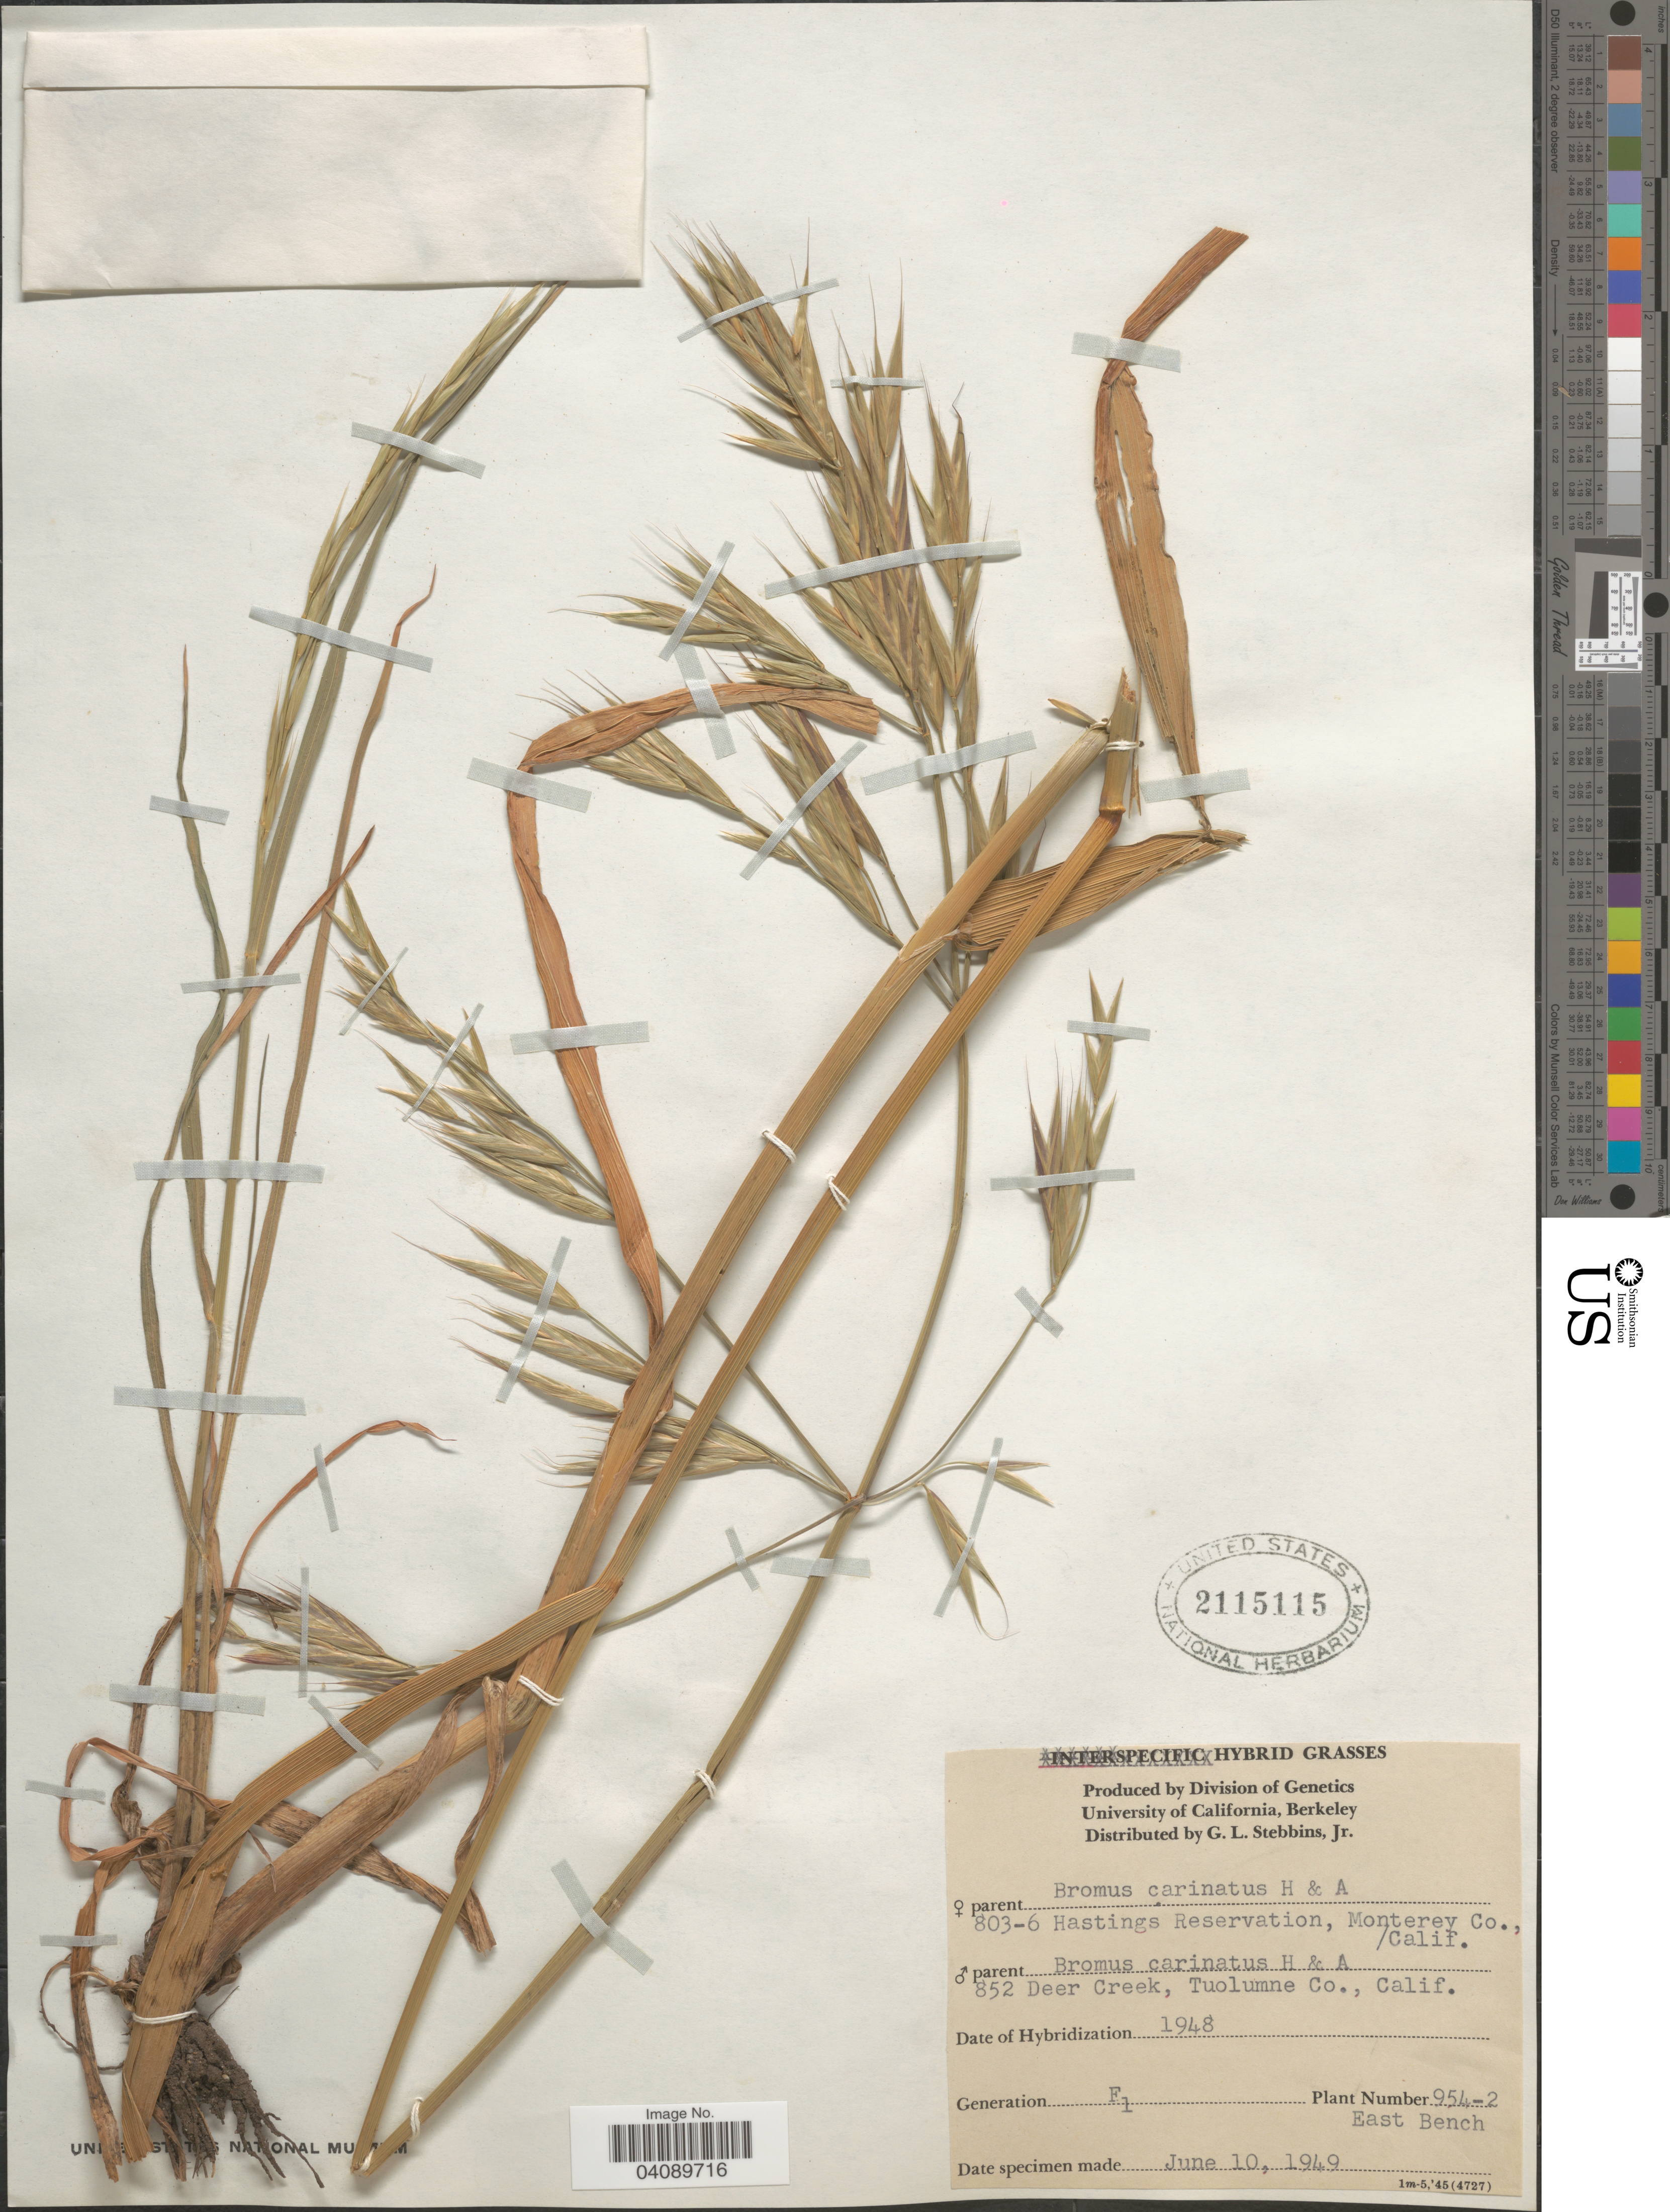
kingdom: Plantae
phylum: Tracheophyta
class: Liliopsida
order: Poales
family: Poaceae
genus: Bromus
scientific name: Bromus carinatus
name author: Hook. & Arn.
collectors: G. L. Stebbins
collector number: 954-2 East Bench?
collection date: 1949-06-10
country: United States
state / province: California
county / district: Alameda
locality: University of California, Berkeley.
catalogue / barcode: US 2115115